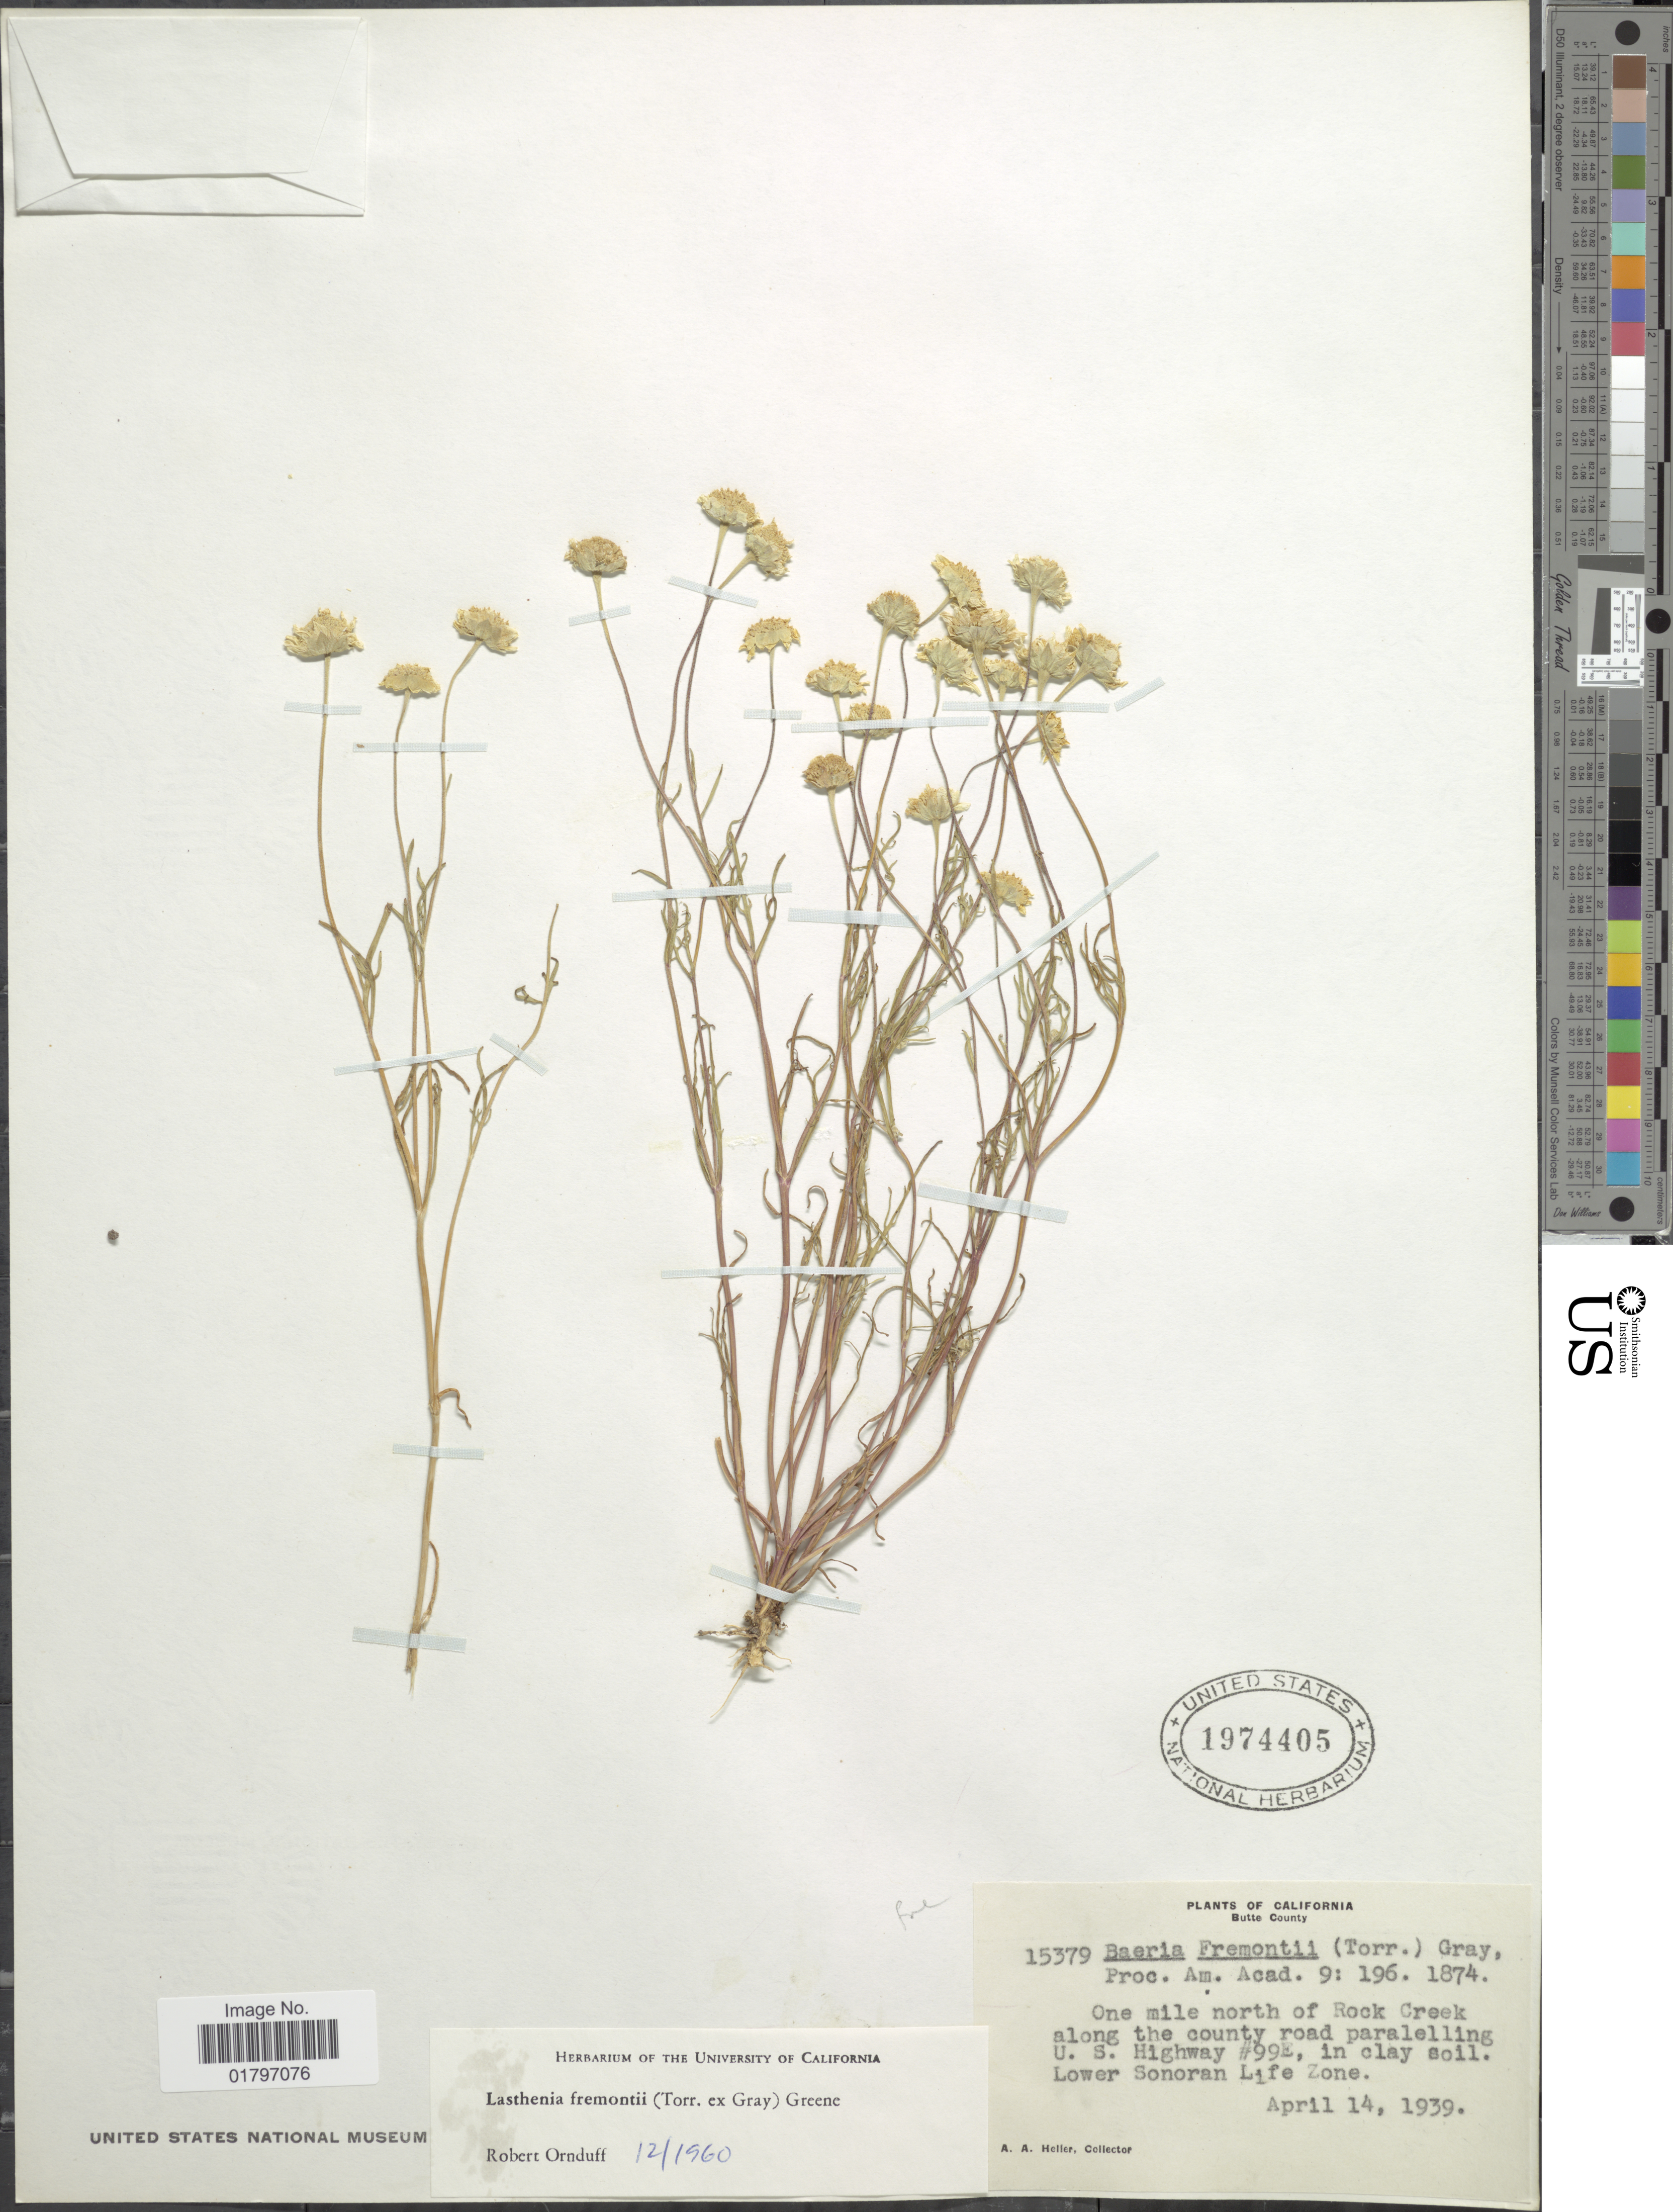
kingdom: Plantae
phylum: Tracheophyta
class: Magnoliopsida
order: Asterales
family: Asteraceae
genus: Lasthenia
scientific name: Lasthenia fremontii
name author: (Torr. ex A. Gray) Greene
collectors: A. A. Heller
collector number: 15379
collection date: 1939-04-14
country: United States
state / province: California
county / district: Butte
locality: Butte County. One mile north of Rock Creek along the county road paralelling U.S. Highway #99E. Lower Sonoran Life Zone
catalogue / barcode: US 1974405